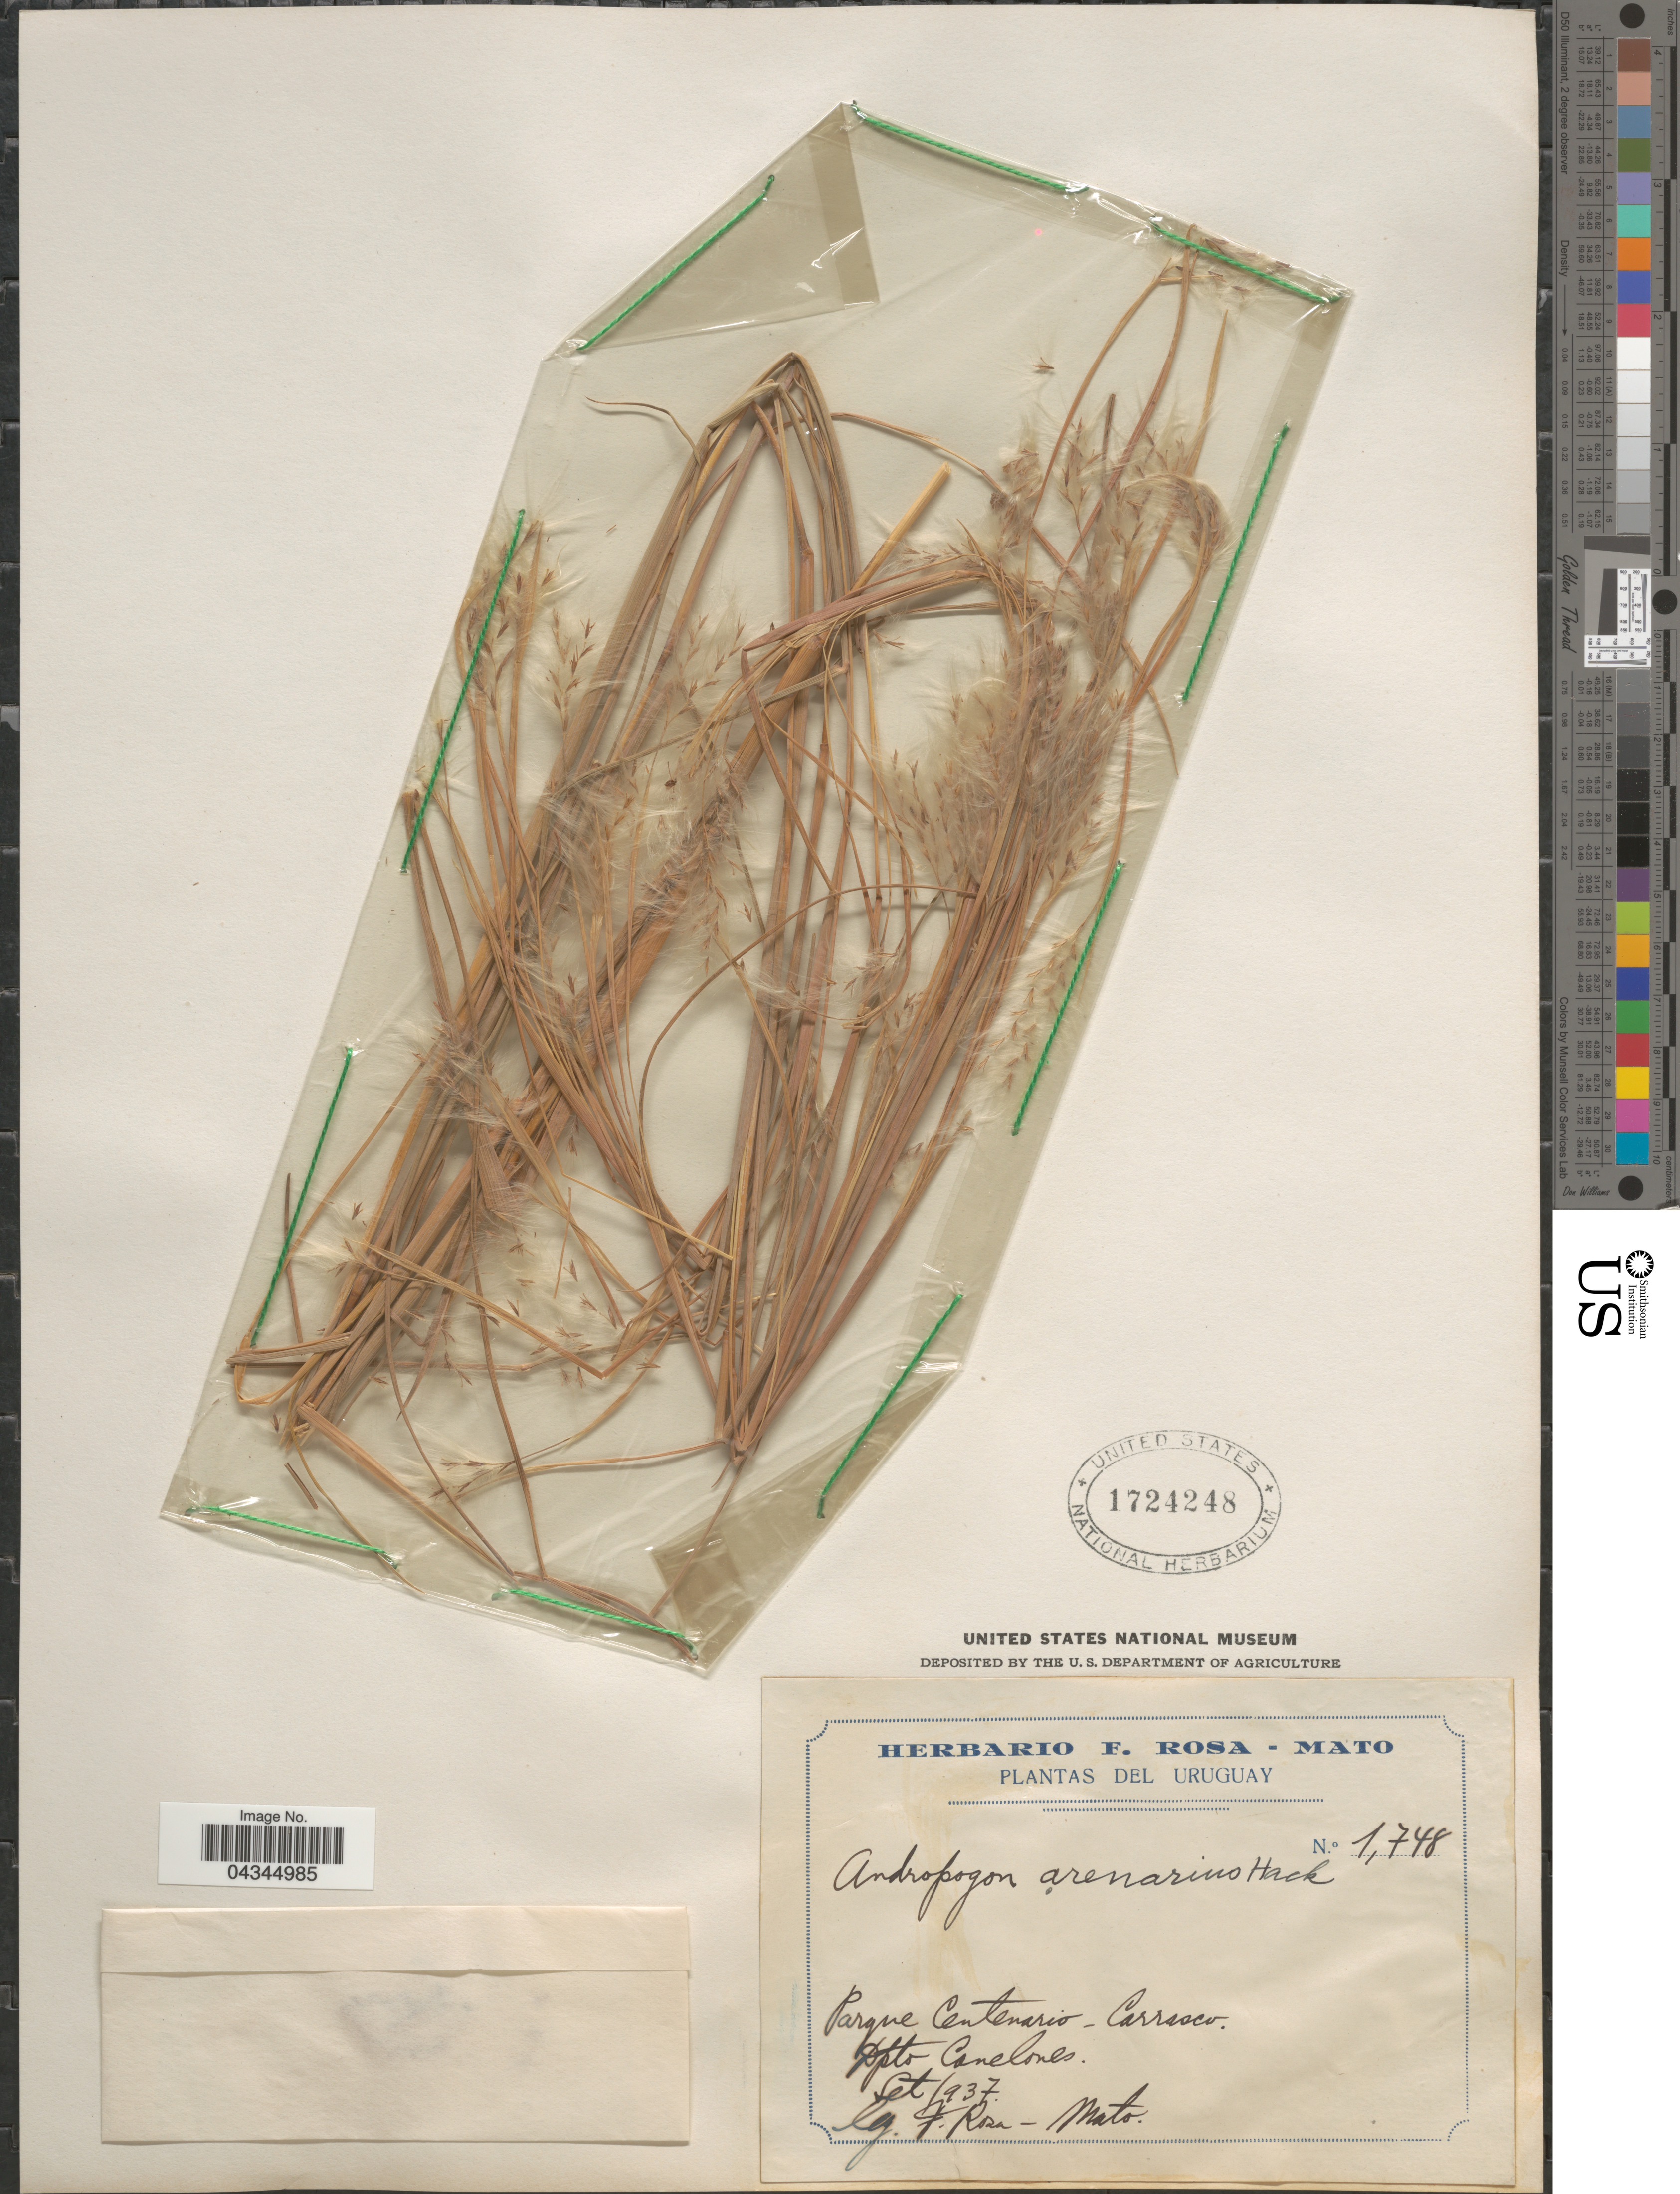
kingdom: Plantae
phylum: Tracheophyta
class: Liliopsida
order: Poales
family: Poaceae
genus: Andropogon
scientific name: Andropogon arenarius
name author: Hack.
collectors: F. Rosa-Mato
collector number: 1748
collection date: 1937-09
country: Uruguay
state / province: Canelones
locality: Parque Centenario - Carrasco. Dpto Canelones.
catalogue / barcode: US 1724248